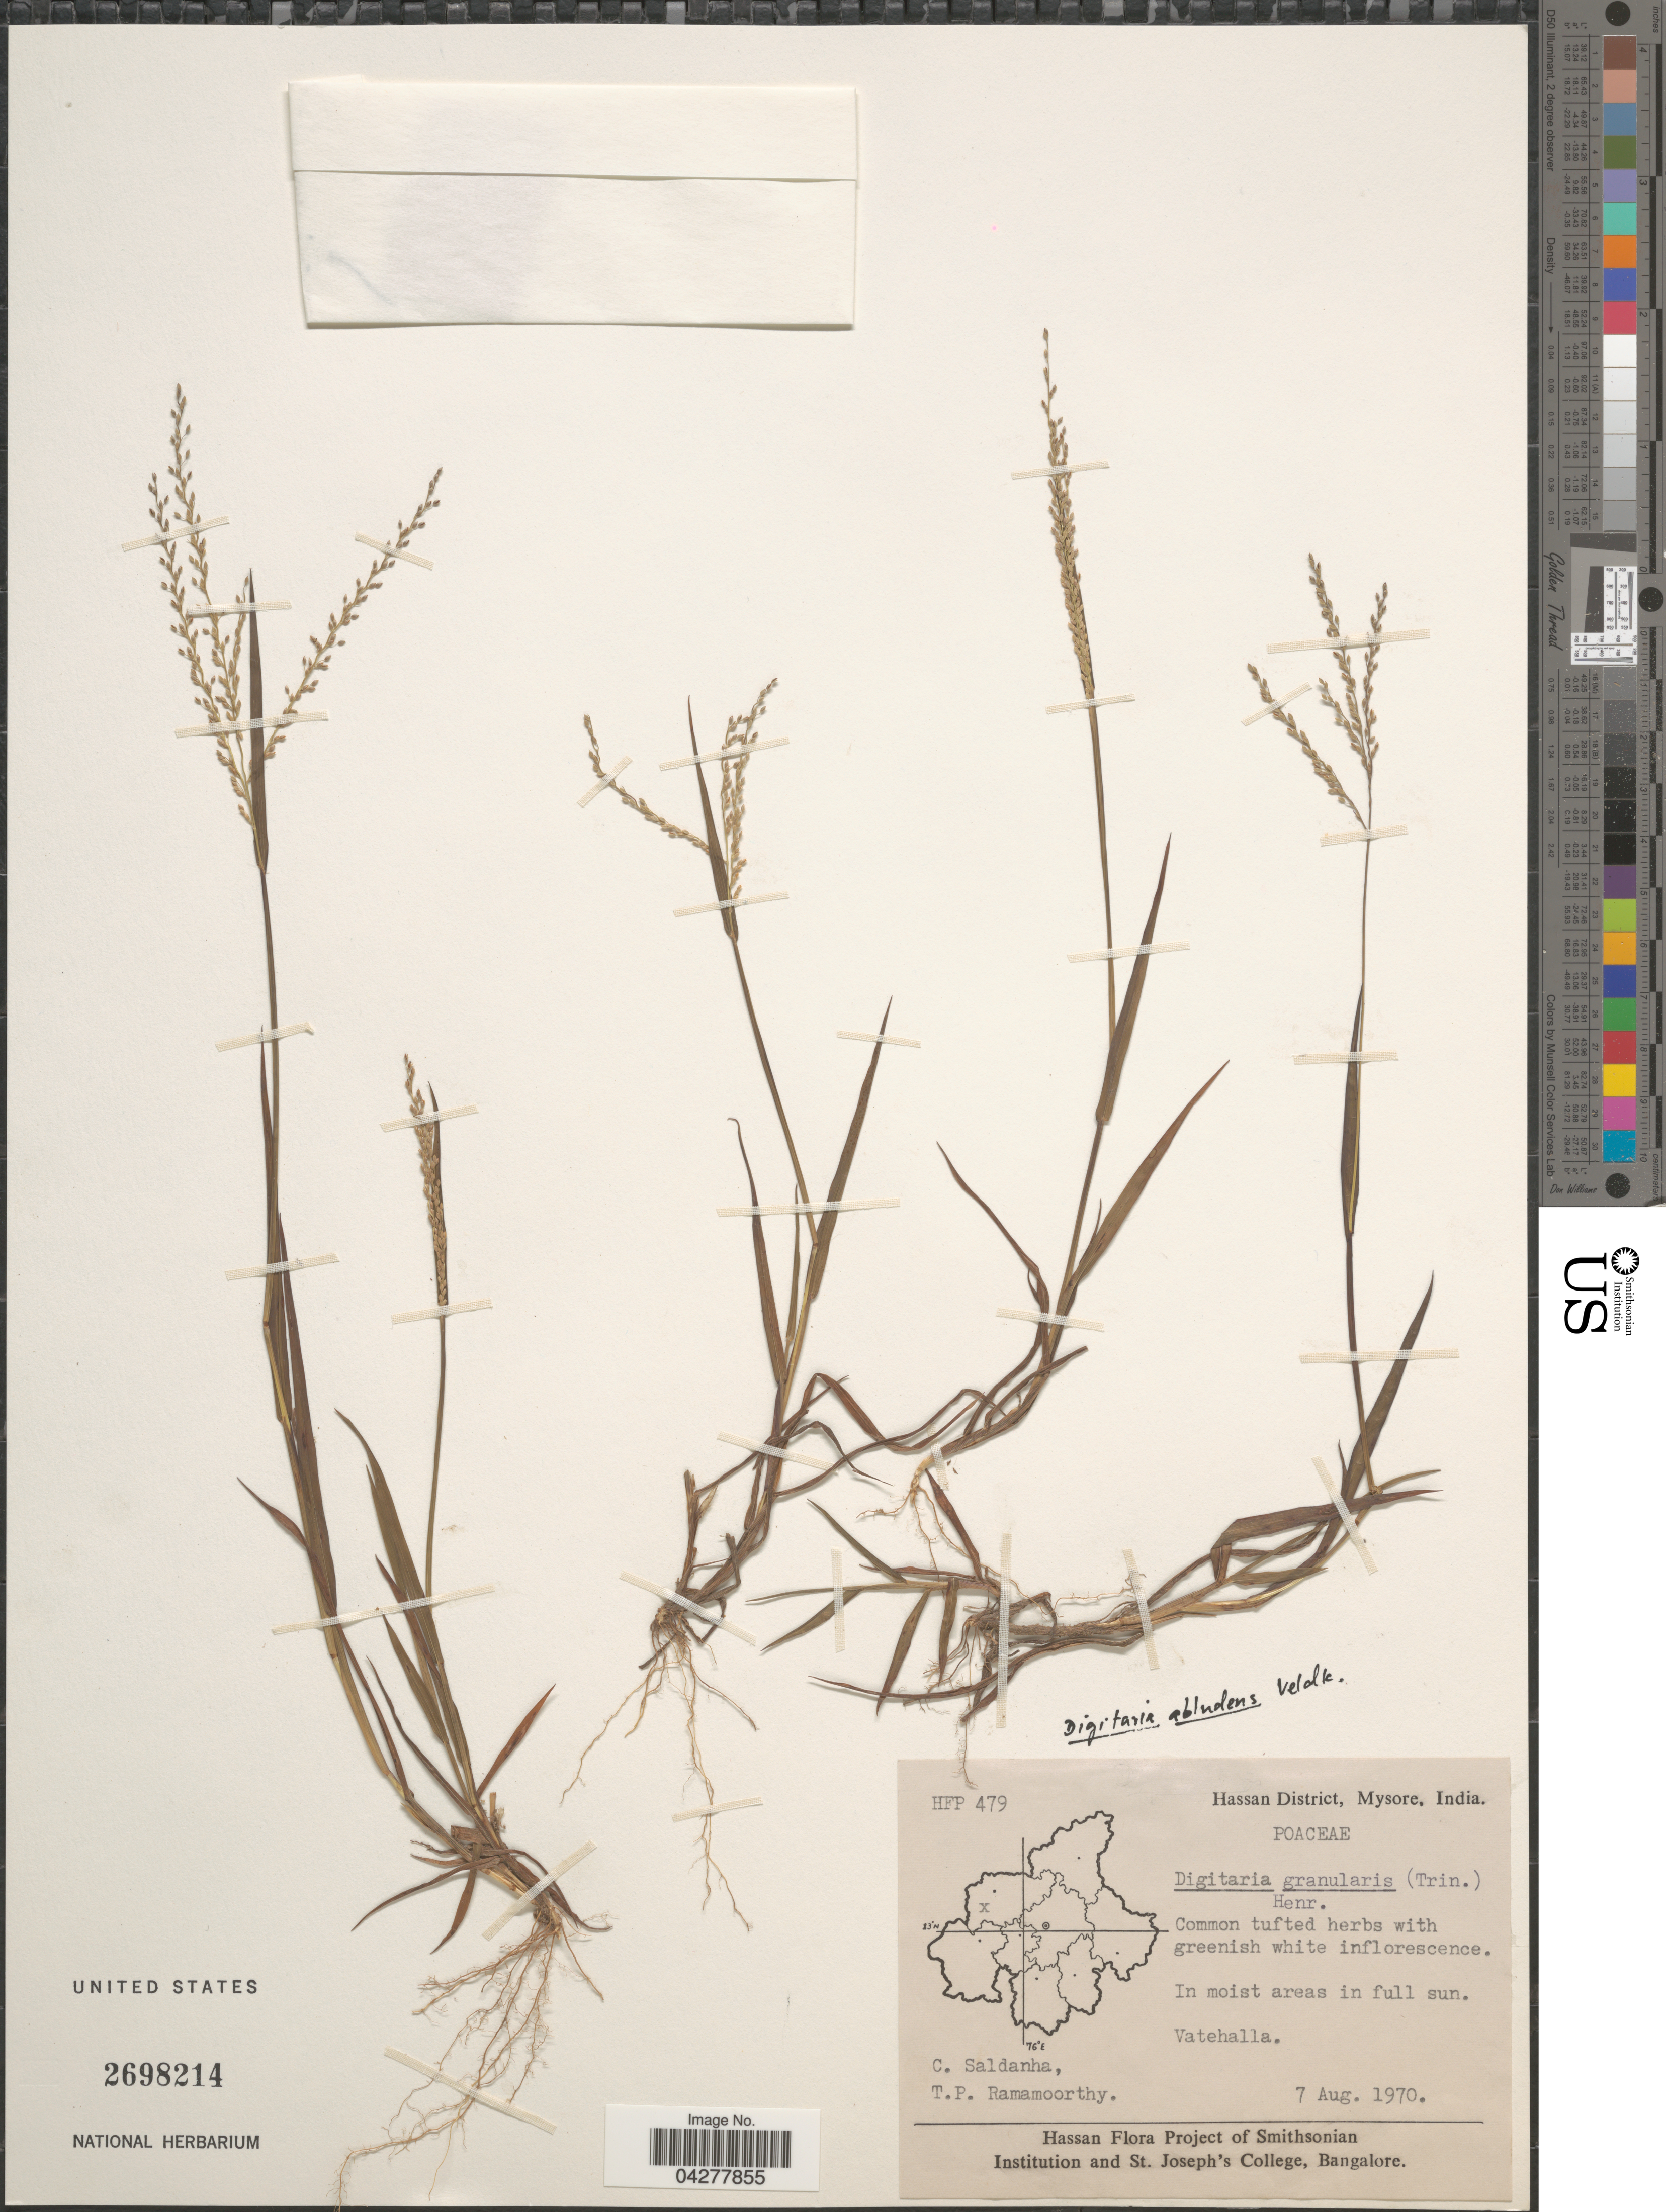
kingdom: Plantae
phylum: Tracheophyta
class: Liliopsida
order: Poales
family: Poaceae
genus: Digitaria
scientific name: Digitaria abludens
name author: (Roem. & Schult.) Veldkamp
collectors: C. Saldanha & T. P. Ramamoorthy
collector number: HFP479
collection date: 1970-08-07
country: India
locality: Hassan District, Mysore. In moist areas in full sun. Vatehalla.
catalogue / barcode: US 2698214